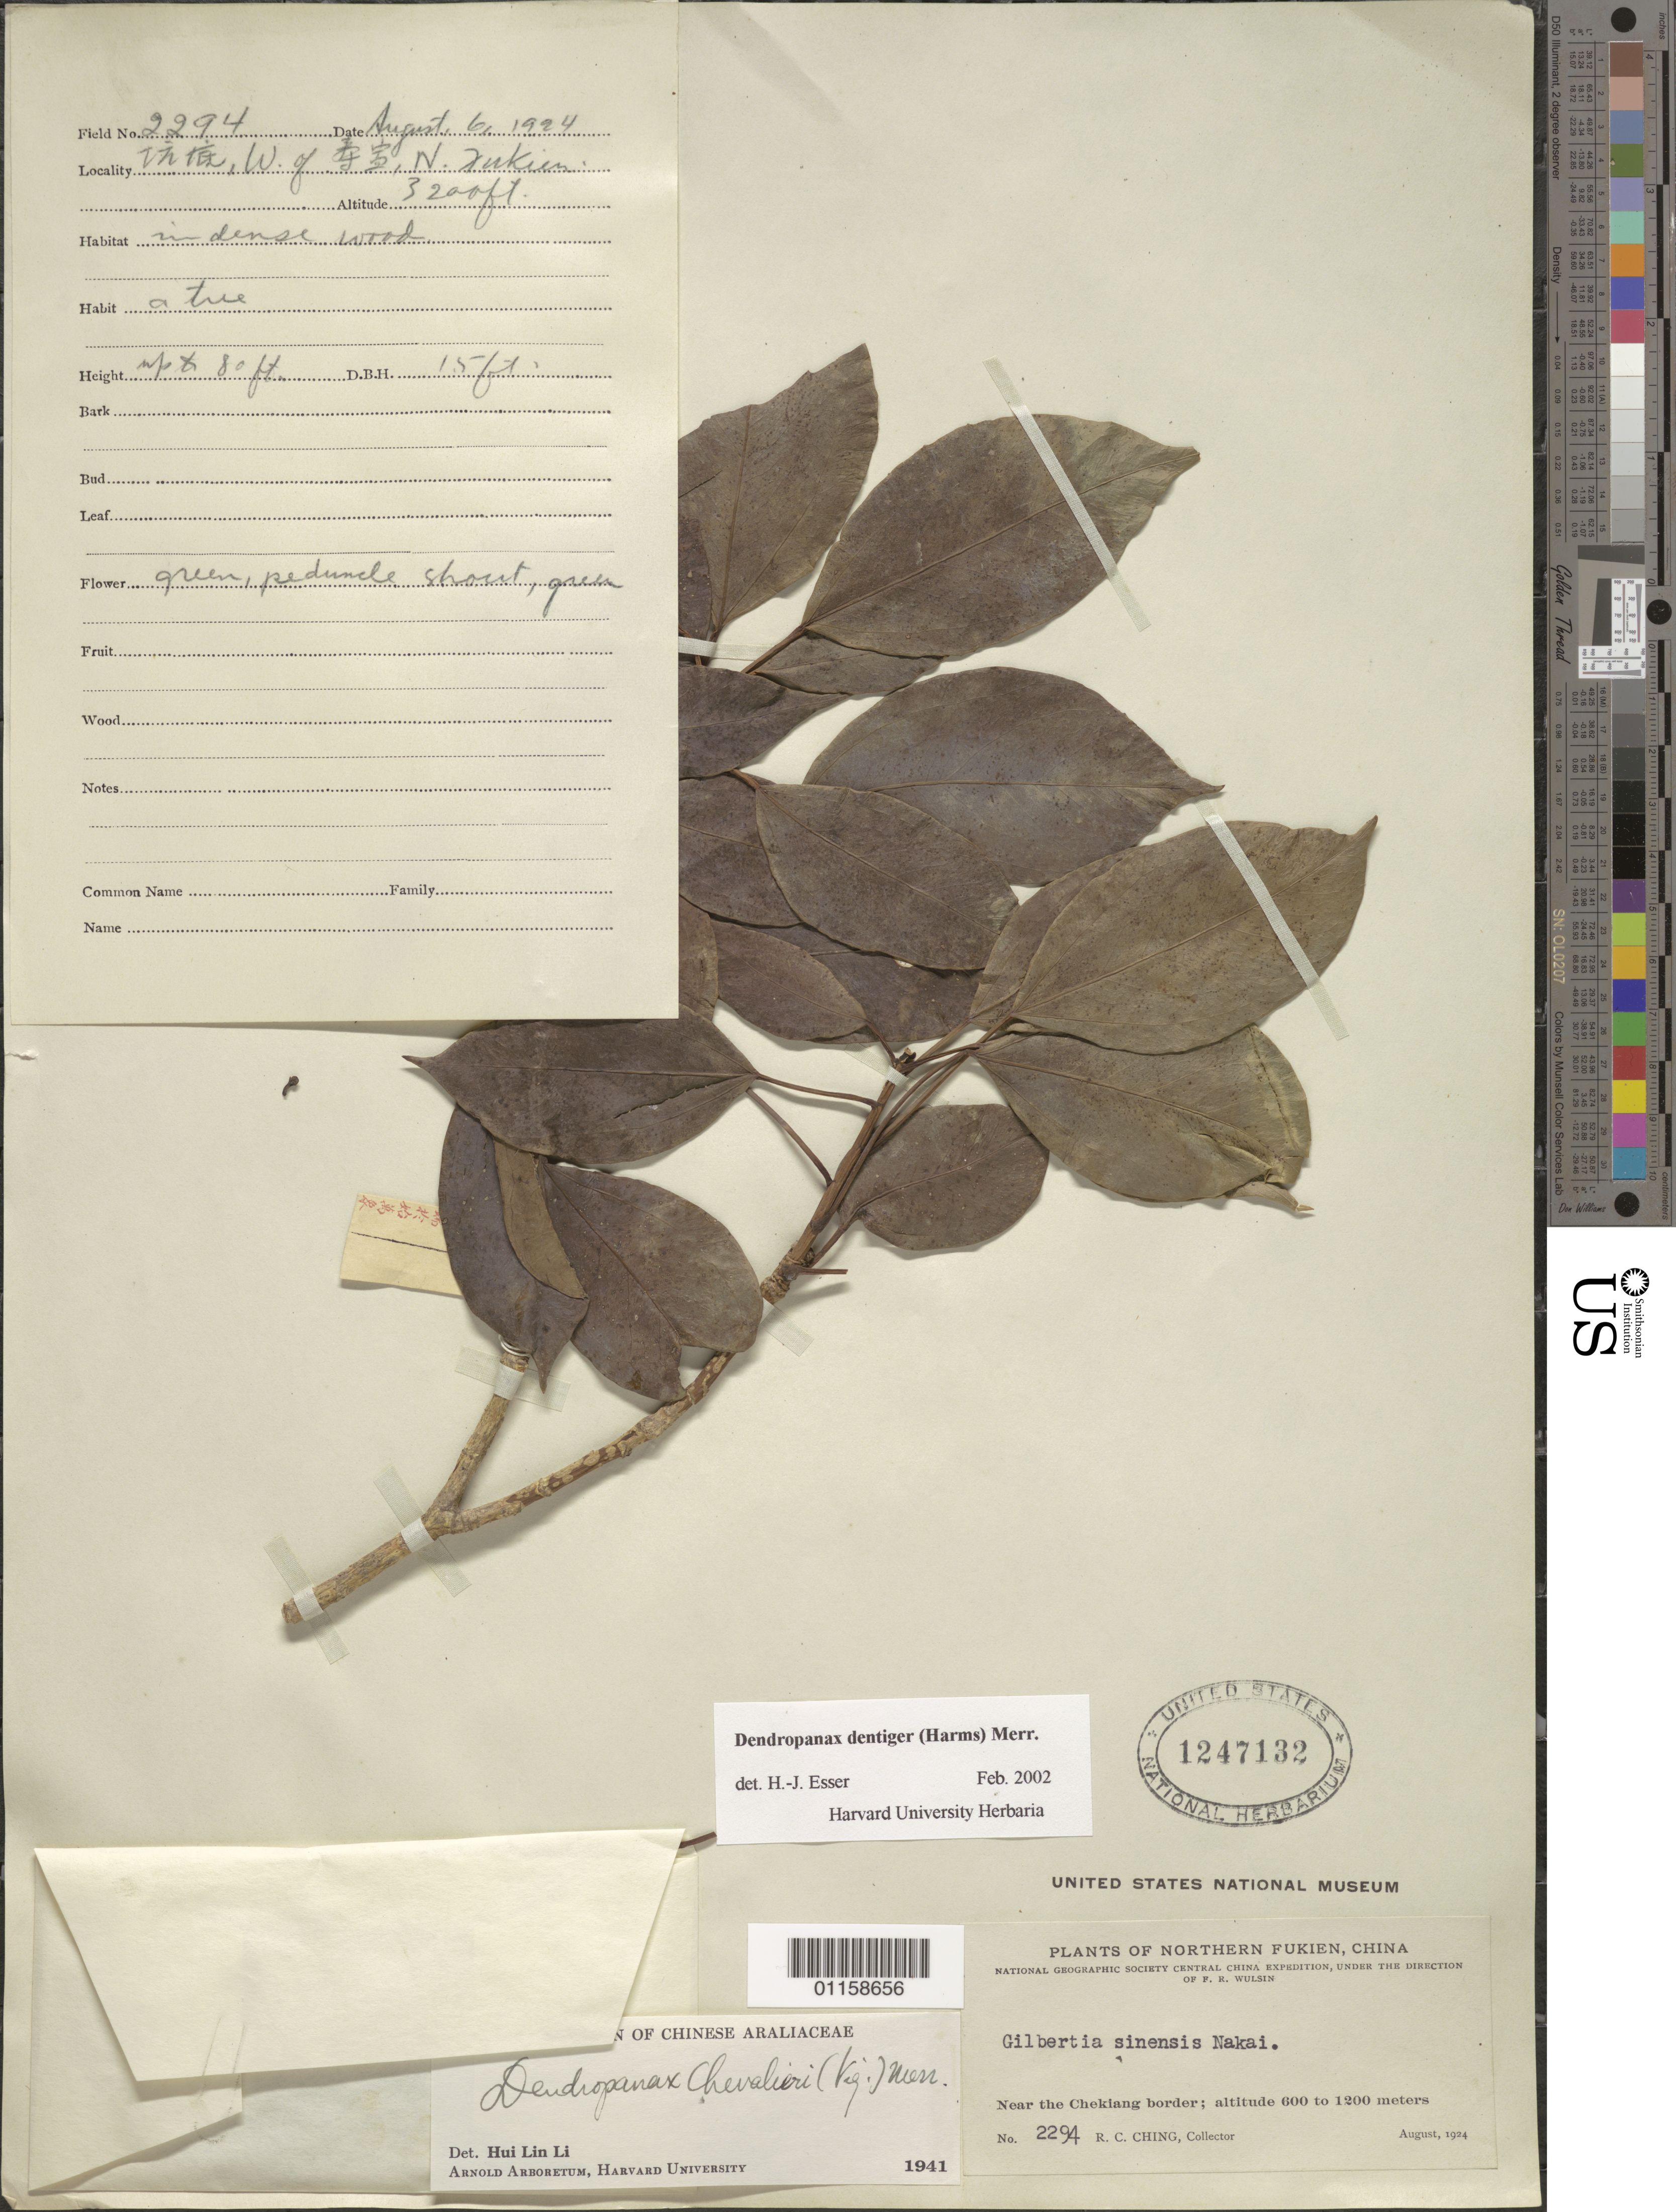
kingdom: Plantae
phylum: Tracheophyta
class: Magnoliopsida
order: Apiales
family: Araliaceae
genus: Dendropanax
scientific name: Dendropanax dentigerus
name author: (Harms) Merr.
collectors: R. C. Ching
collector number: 2294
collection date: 1924-08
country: China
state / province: Fujian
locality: Near the Chekiang border.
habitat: Tree, in dense wood.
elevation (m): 600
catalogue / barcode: US 1247132